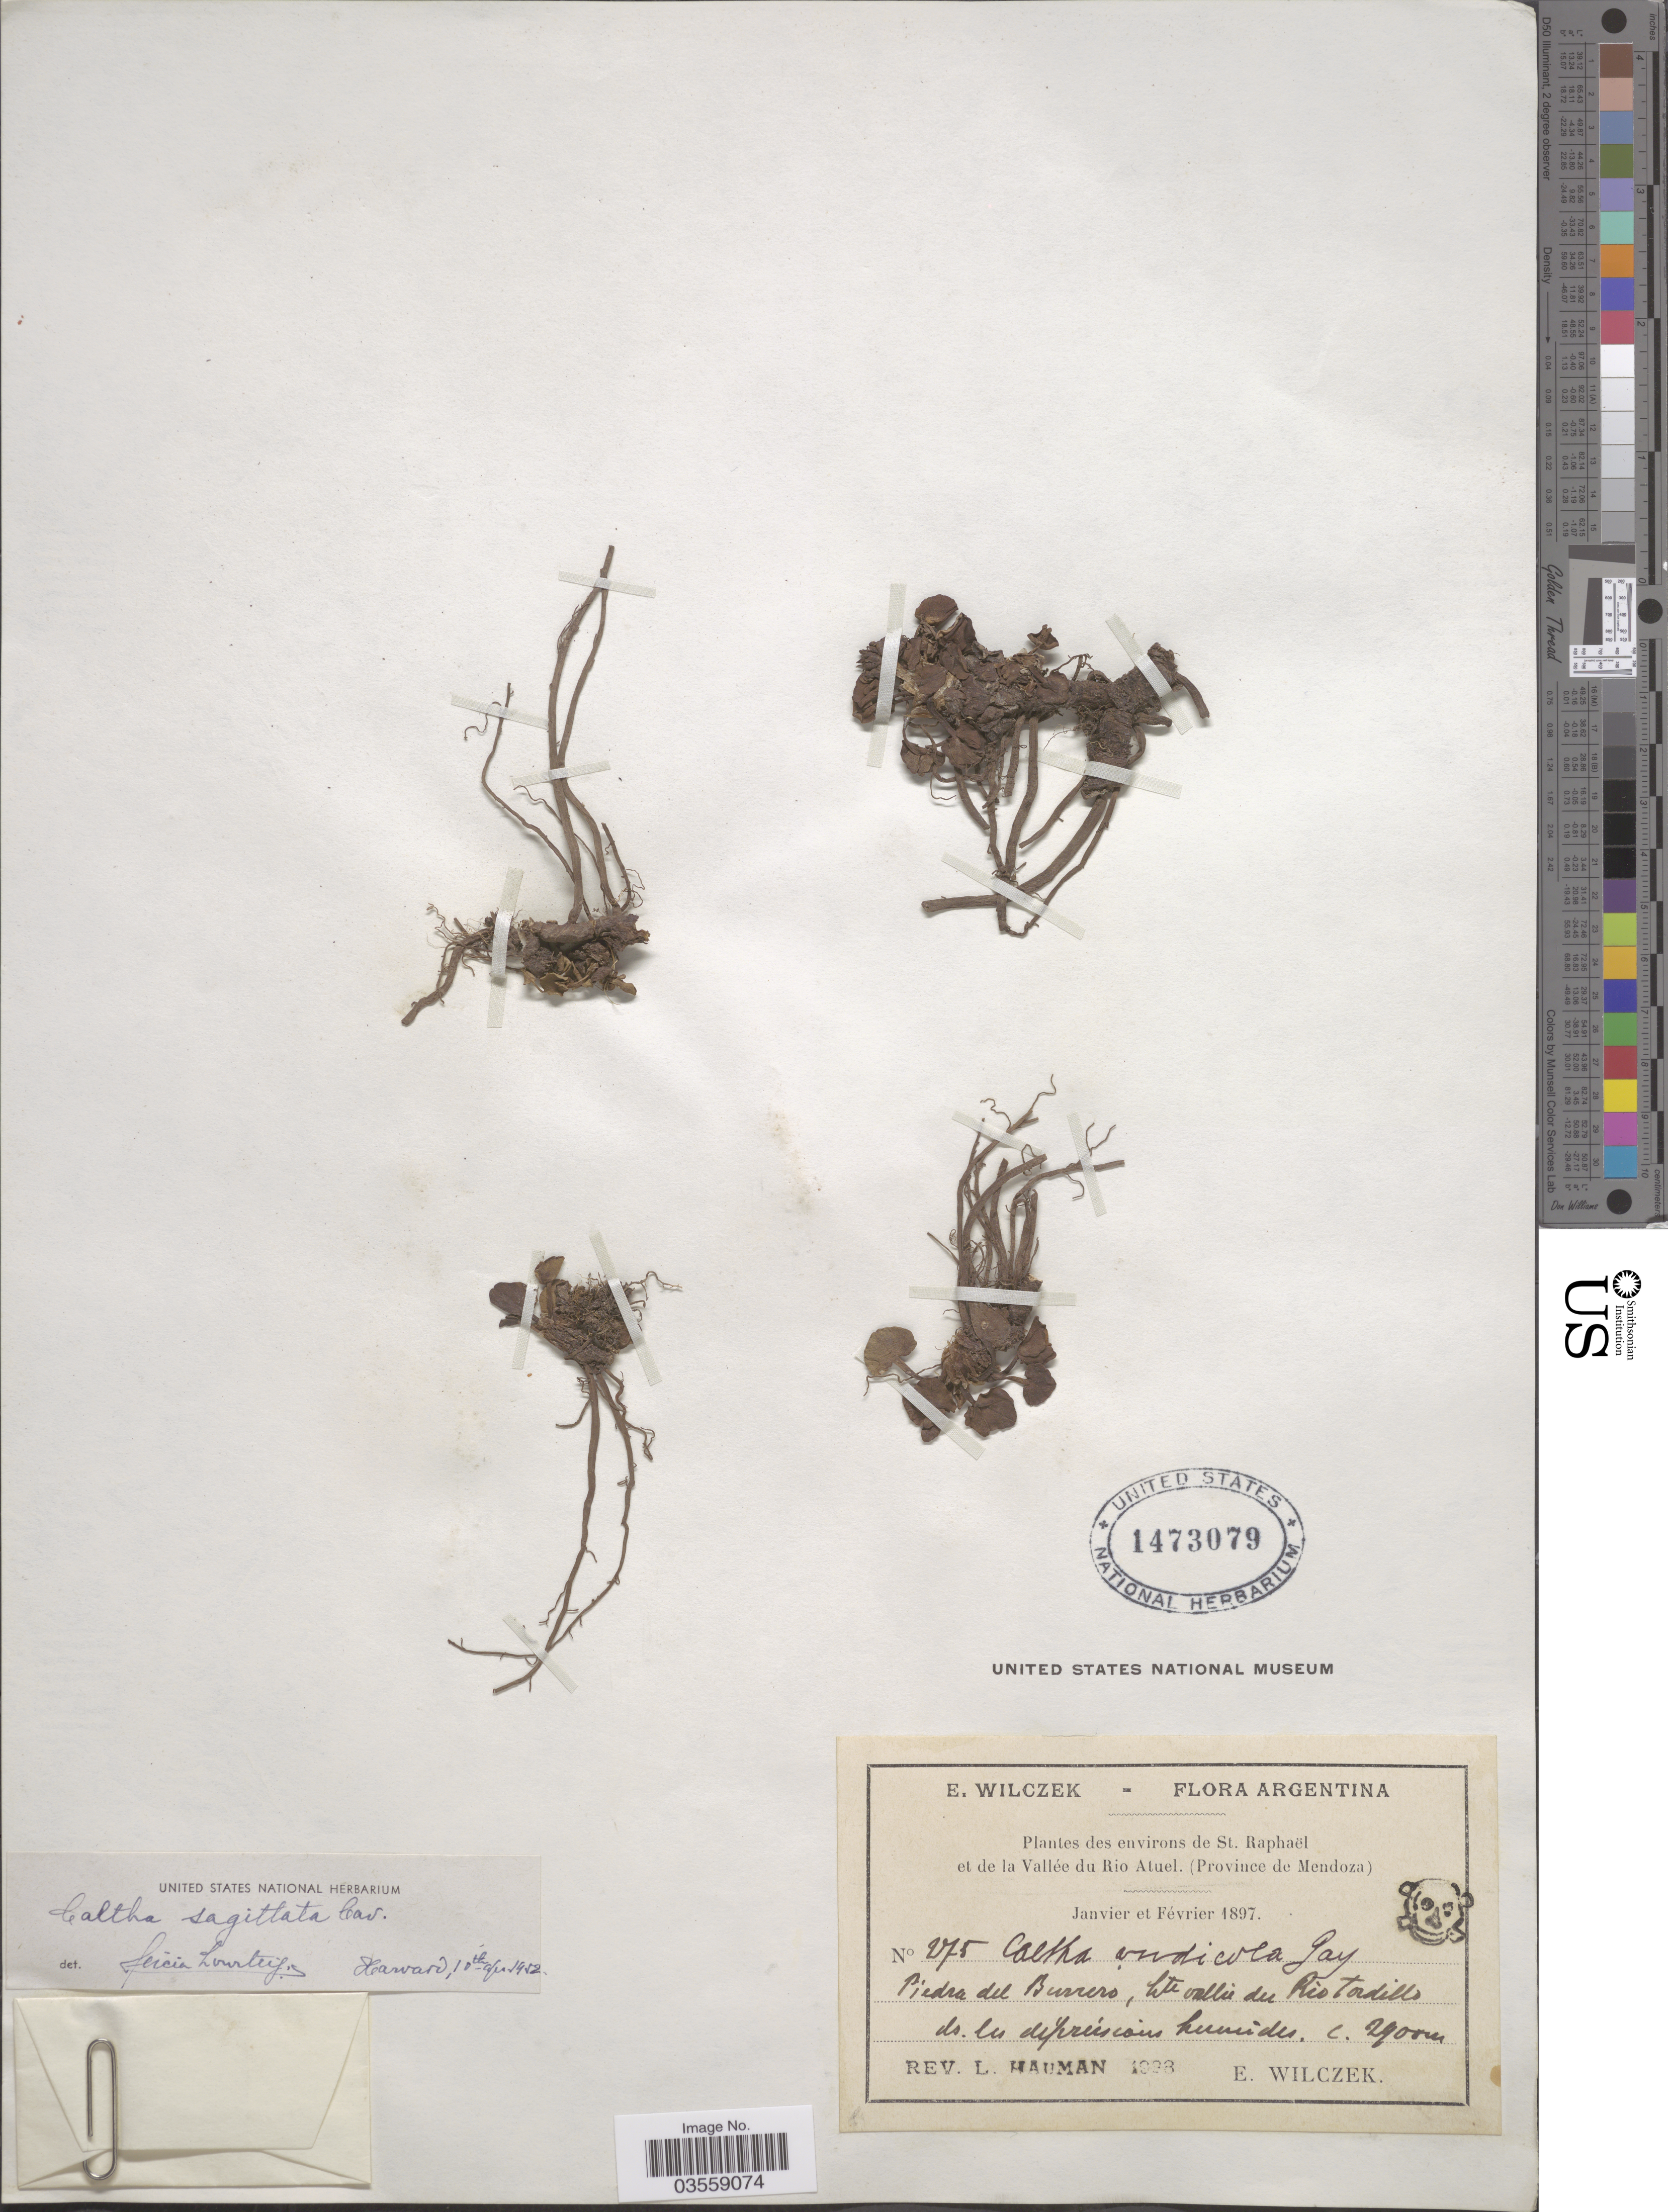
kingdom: Plantae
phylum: Tracheophyta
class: Magnoliopsida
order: Ranunculales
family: Ranunculaceae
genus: Caltha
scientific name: Caltha sagittata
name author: Cav.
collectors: E. Wilczek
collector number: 275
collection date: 1897-01/1897-02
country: Argentina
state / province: Mendoza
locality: Des environs de St. Raphaël et de la Vallée du Rio Atuel. Piedra del Burrero, hte vallis du Rio tordillo.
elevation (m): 2900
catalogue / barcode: US 1473079